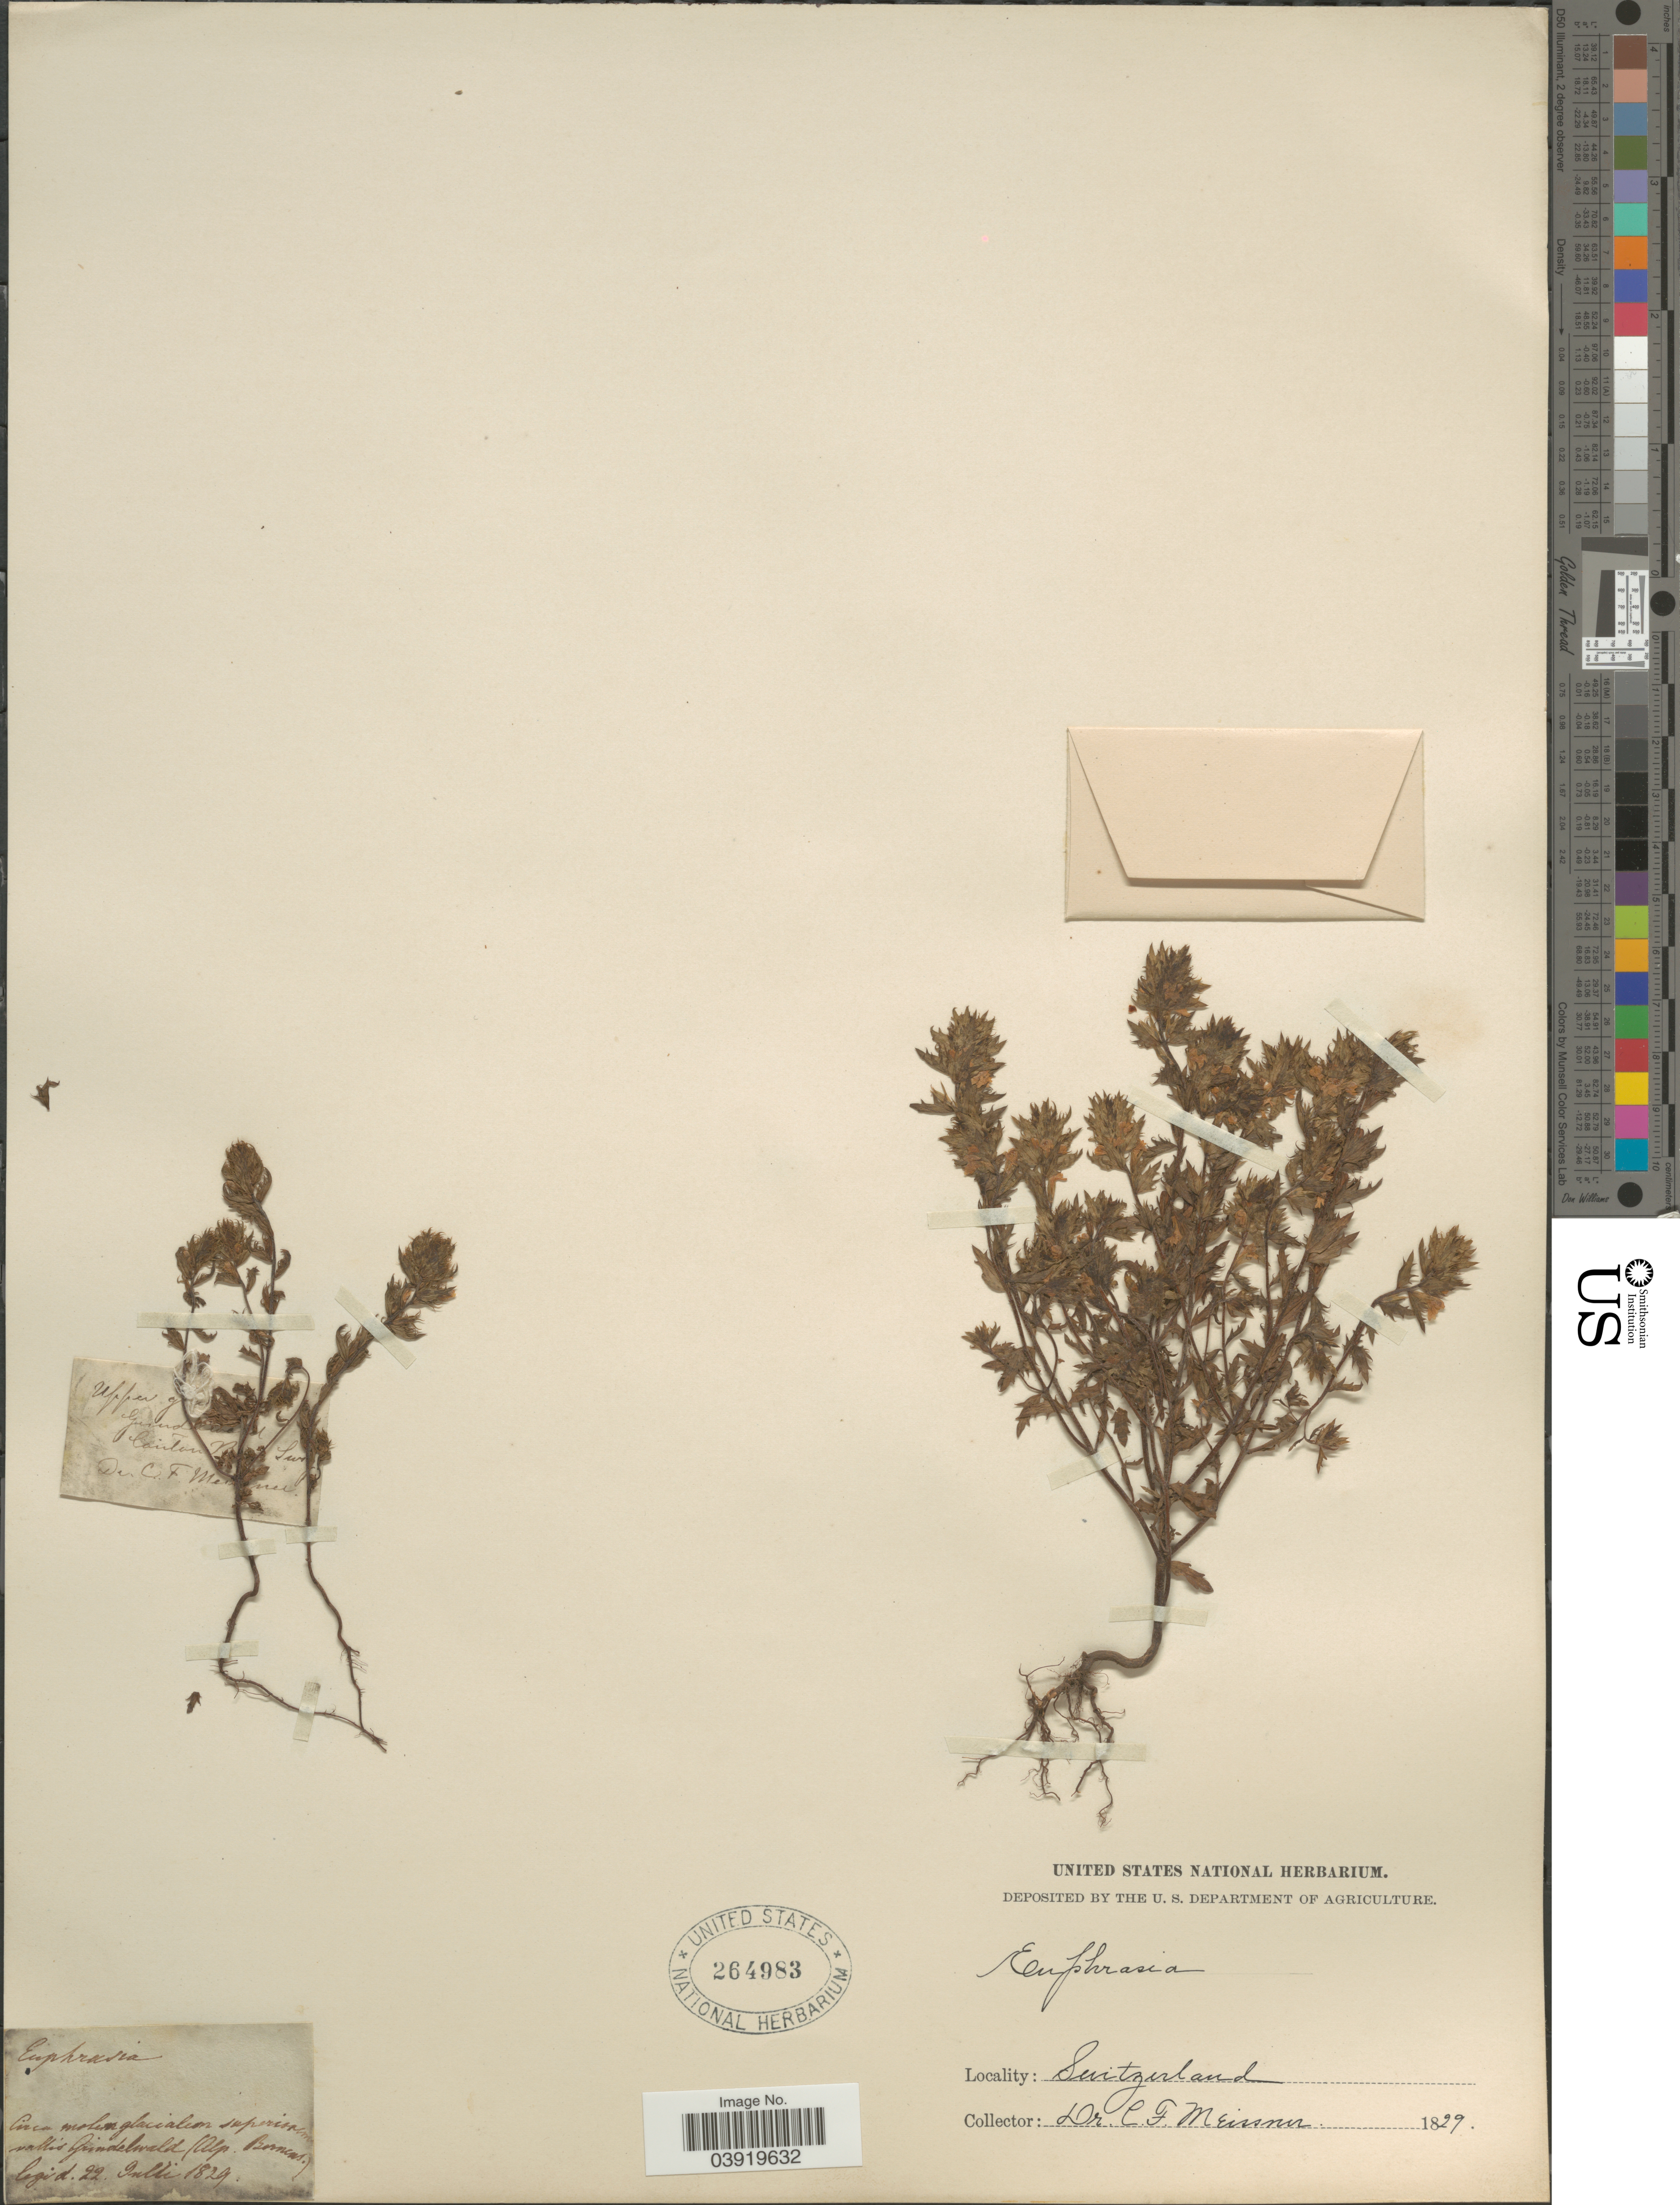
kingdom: Plantae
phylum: Tracheophyta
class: Magnoliopsida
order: Lamiales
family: Orobanchaceae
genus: Euphrasia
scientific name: Euphrasia sp.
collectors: C. F. W. Meissner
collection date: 1829-07-22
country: Switzerland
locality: Circa molem glacialem superissem vallis Grindelwald (Alp. Bernens). Upper [illegible text] Gernd[illegible text]. Canton [illegible text].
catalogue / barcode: US 264983